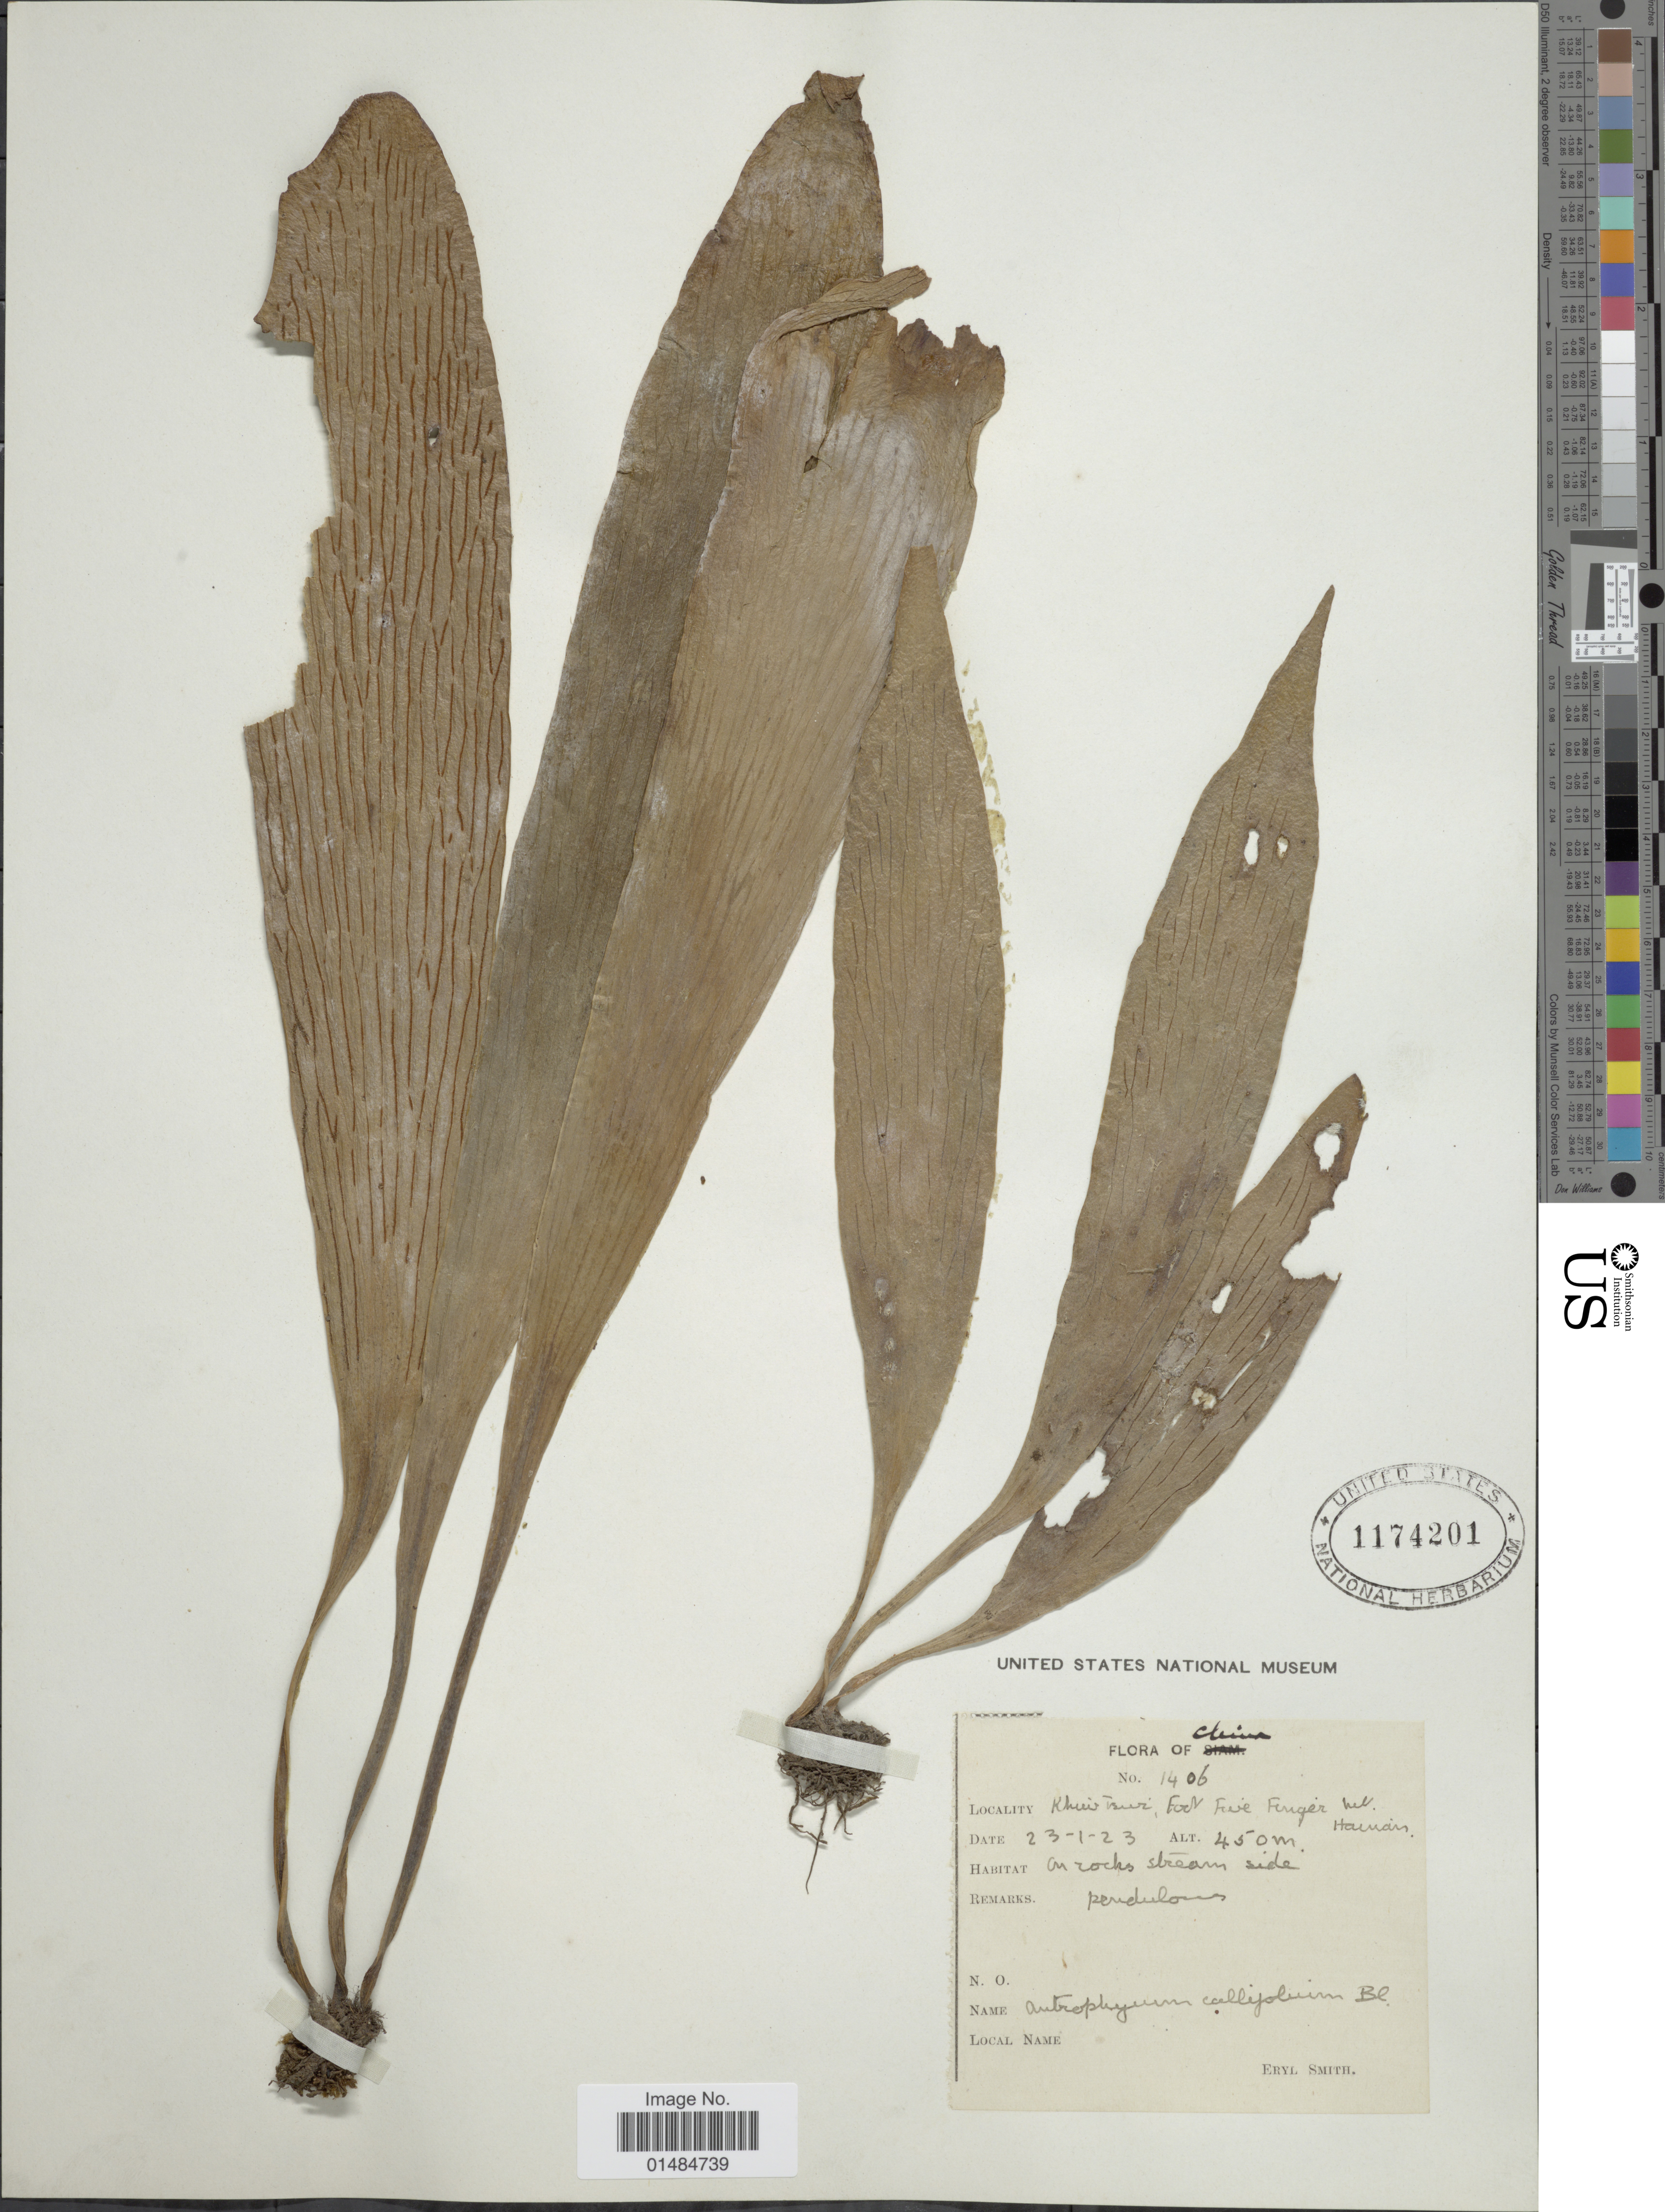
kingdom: Plantae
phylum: Tracheophyta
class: Polypodiopsida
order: Polypodiales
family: Pteridaceae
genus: Antrophyum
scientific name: Antrophyum callifolium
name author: Blume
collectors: C. E. Smith Jr.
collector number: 1406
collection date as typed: Transcribed d/m/y: 23/1/23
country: China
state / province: Hainan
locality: Khiev Tsuri, Foo Five Finger m. In rock stream side.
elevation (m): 450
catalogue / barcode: US 1174201